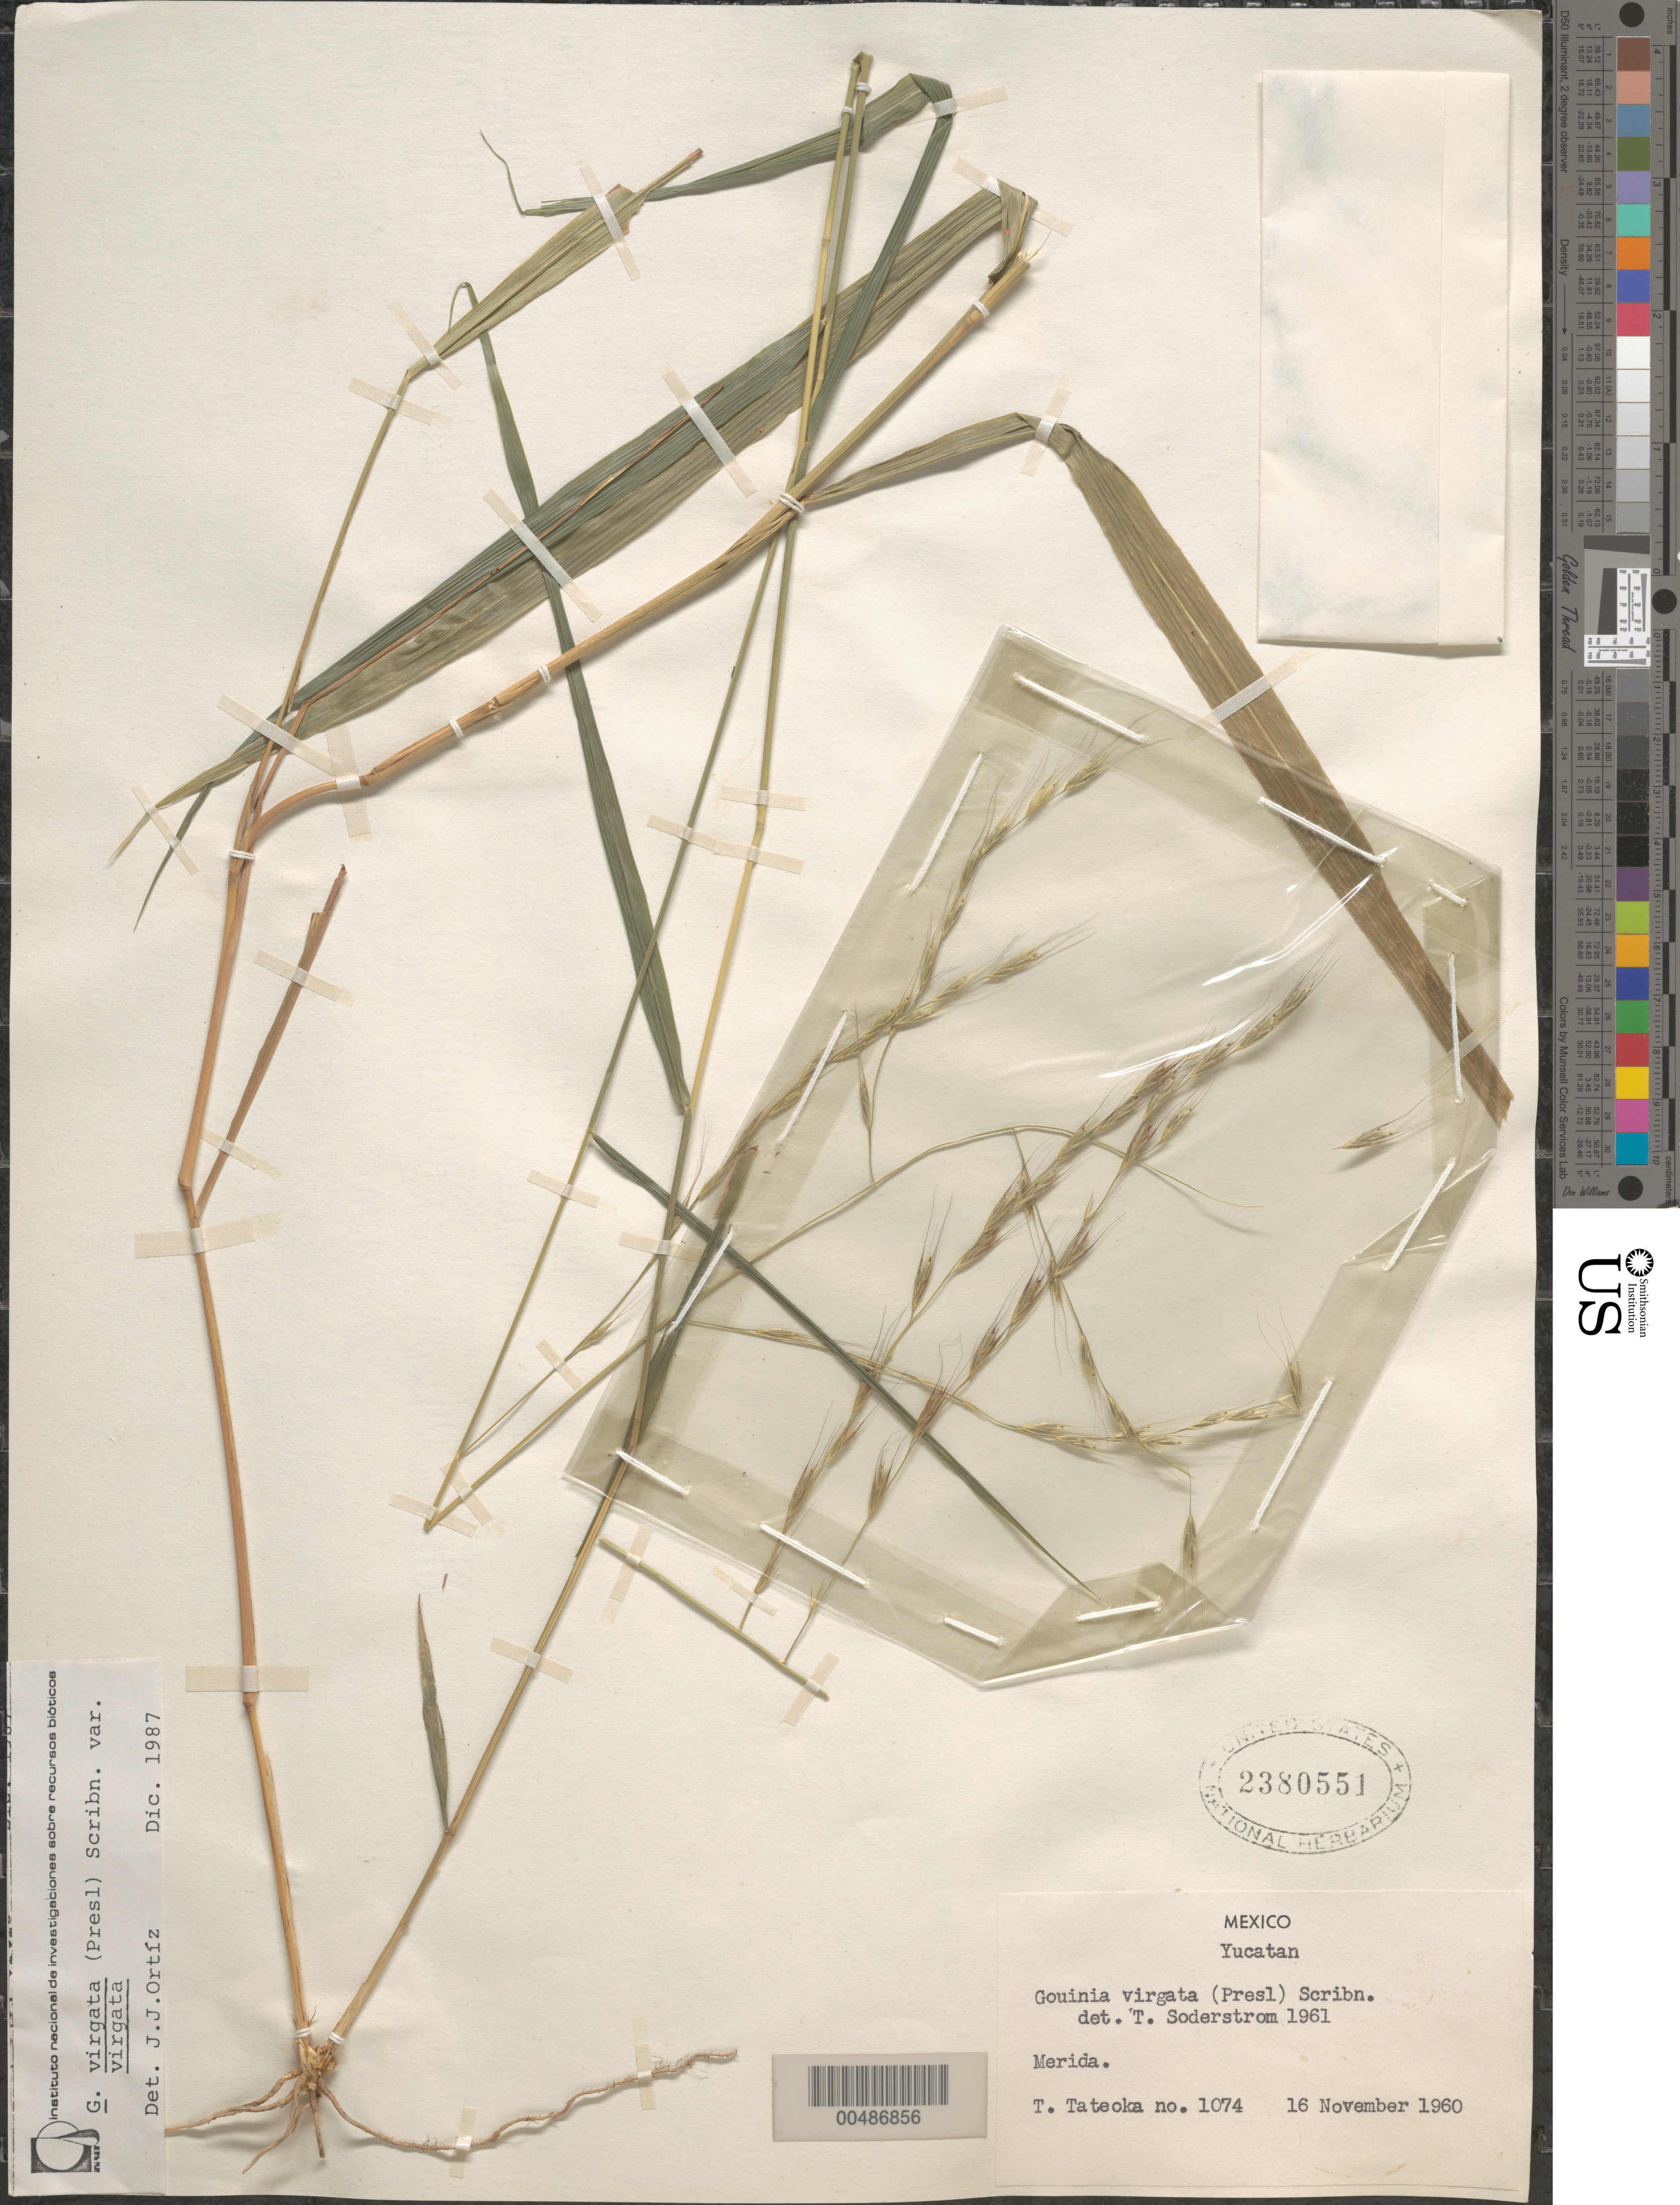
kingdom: Plantae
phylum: Tracheophyta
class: Liliopsida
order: Poales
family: Poaceae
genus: Gouinia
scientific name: Gouinia virgata var. virgata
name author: (J. Presl) Scribn.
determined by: Ort¡z, J. J.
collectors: T. Tateoka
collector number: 1074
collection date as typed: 16 Nov 1960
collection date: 1960-11-16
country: Mexico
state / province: Yucatan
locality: Merida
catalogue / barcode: US 2380551